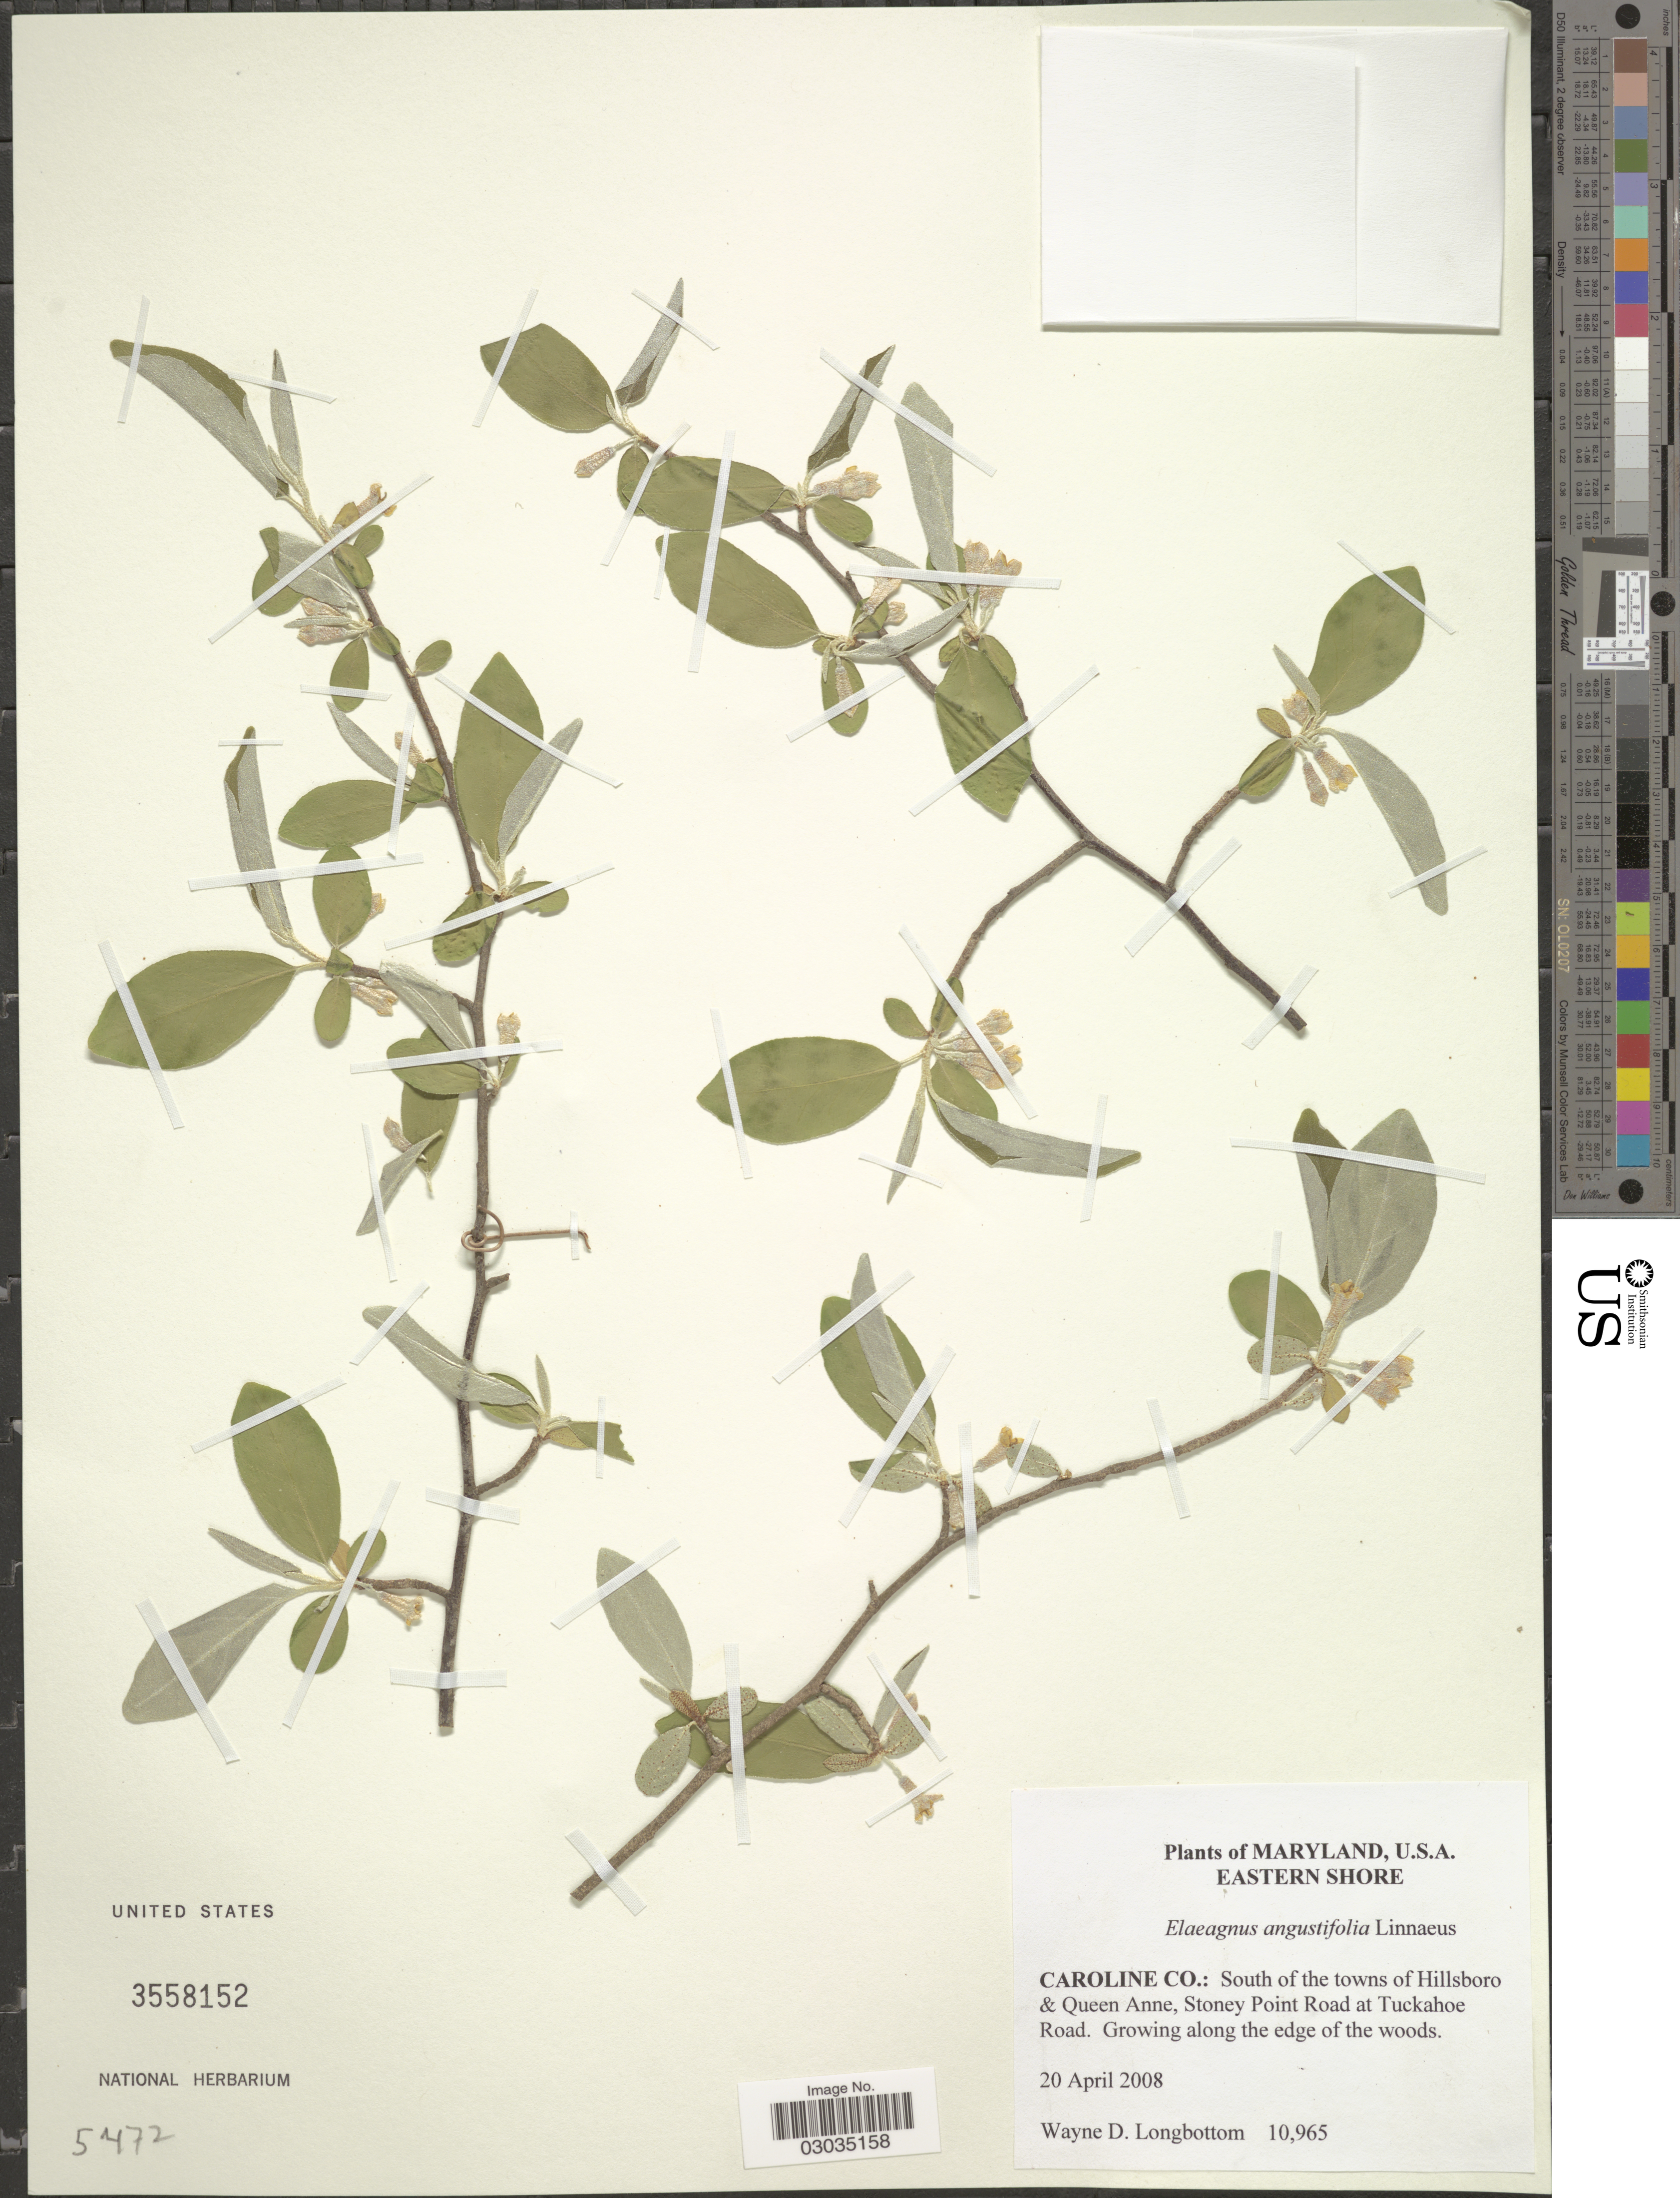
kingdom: Plantae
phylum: Tracheophyta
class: Magnoliopsida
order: Rosales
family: Elaeagnaceae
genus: Elaeagnus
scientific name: Elaeagnus angustifolia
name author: L.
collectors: W. D. Longbottom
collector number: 10965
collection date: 2008-04-20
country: United States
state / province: Maryland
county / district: Caroline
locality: Eastern Shore, Caroline Co.: South of the towns of Hillsboro & Queen Anne, Stoney Point Road at Tuckahoe Road.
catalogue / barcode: US 3558152